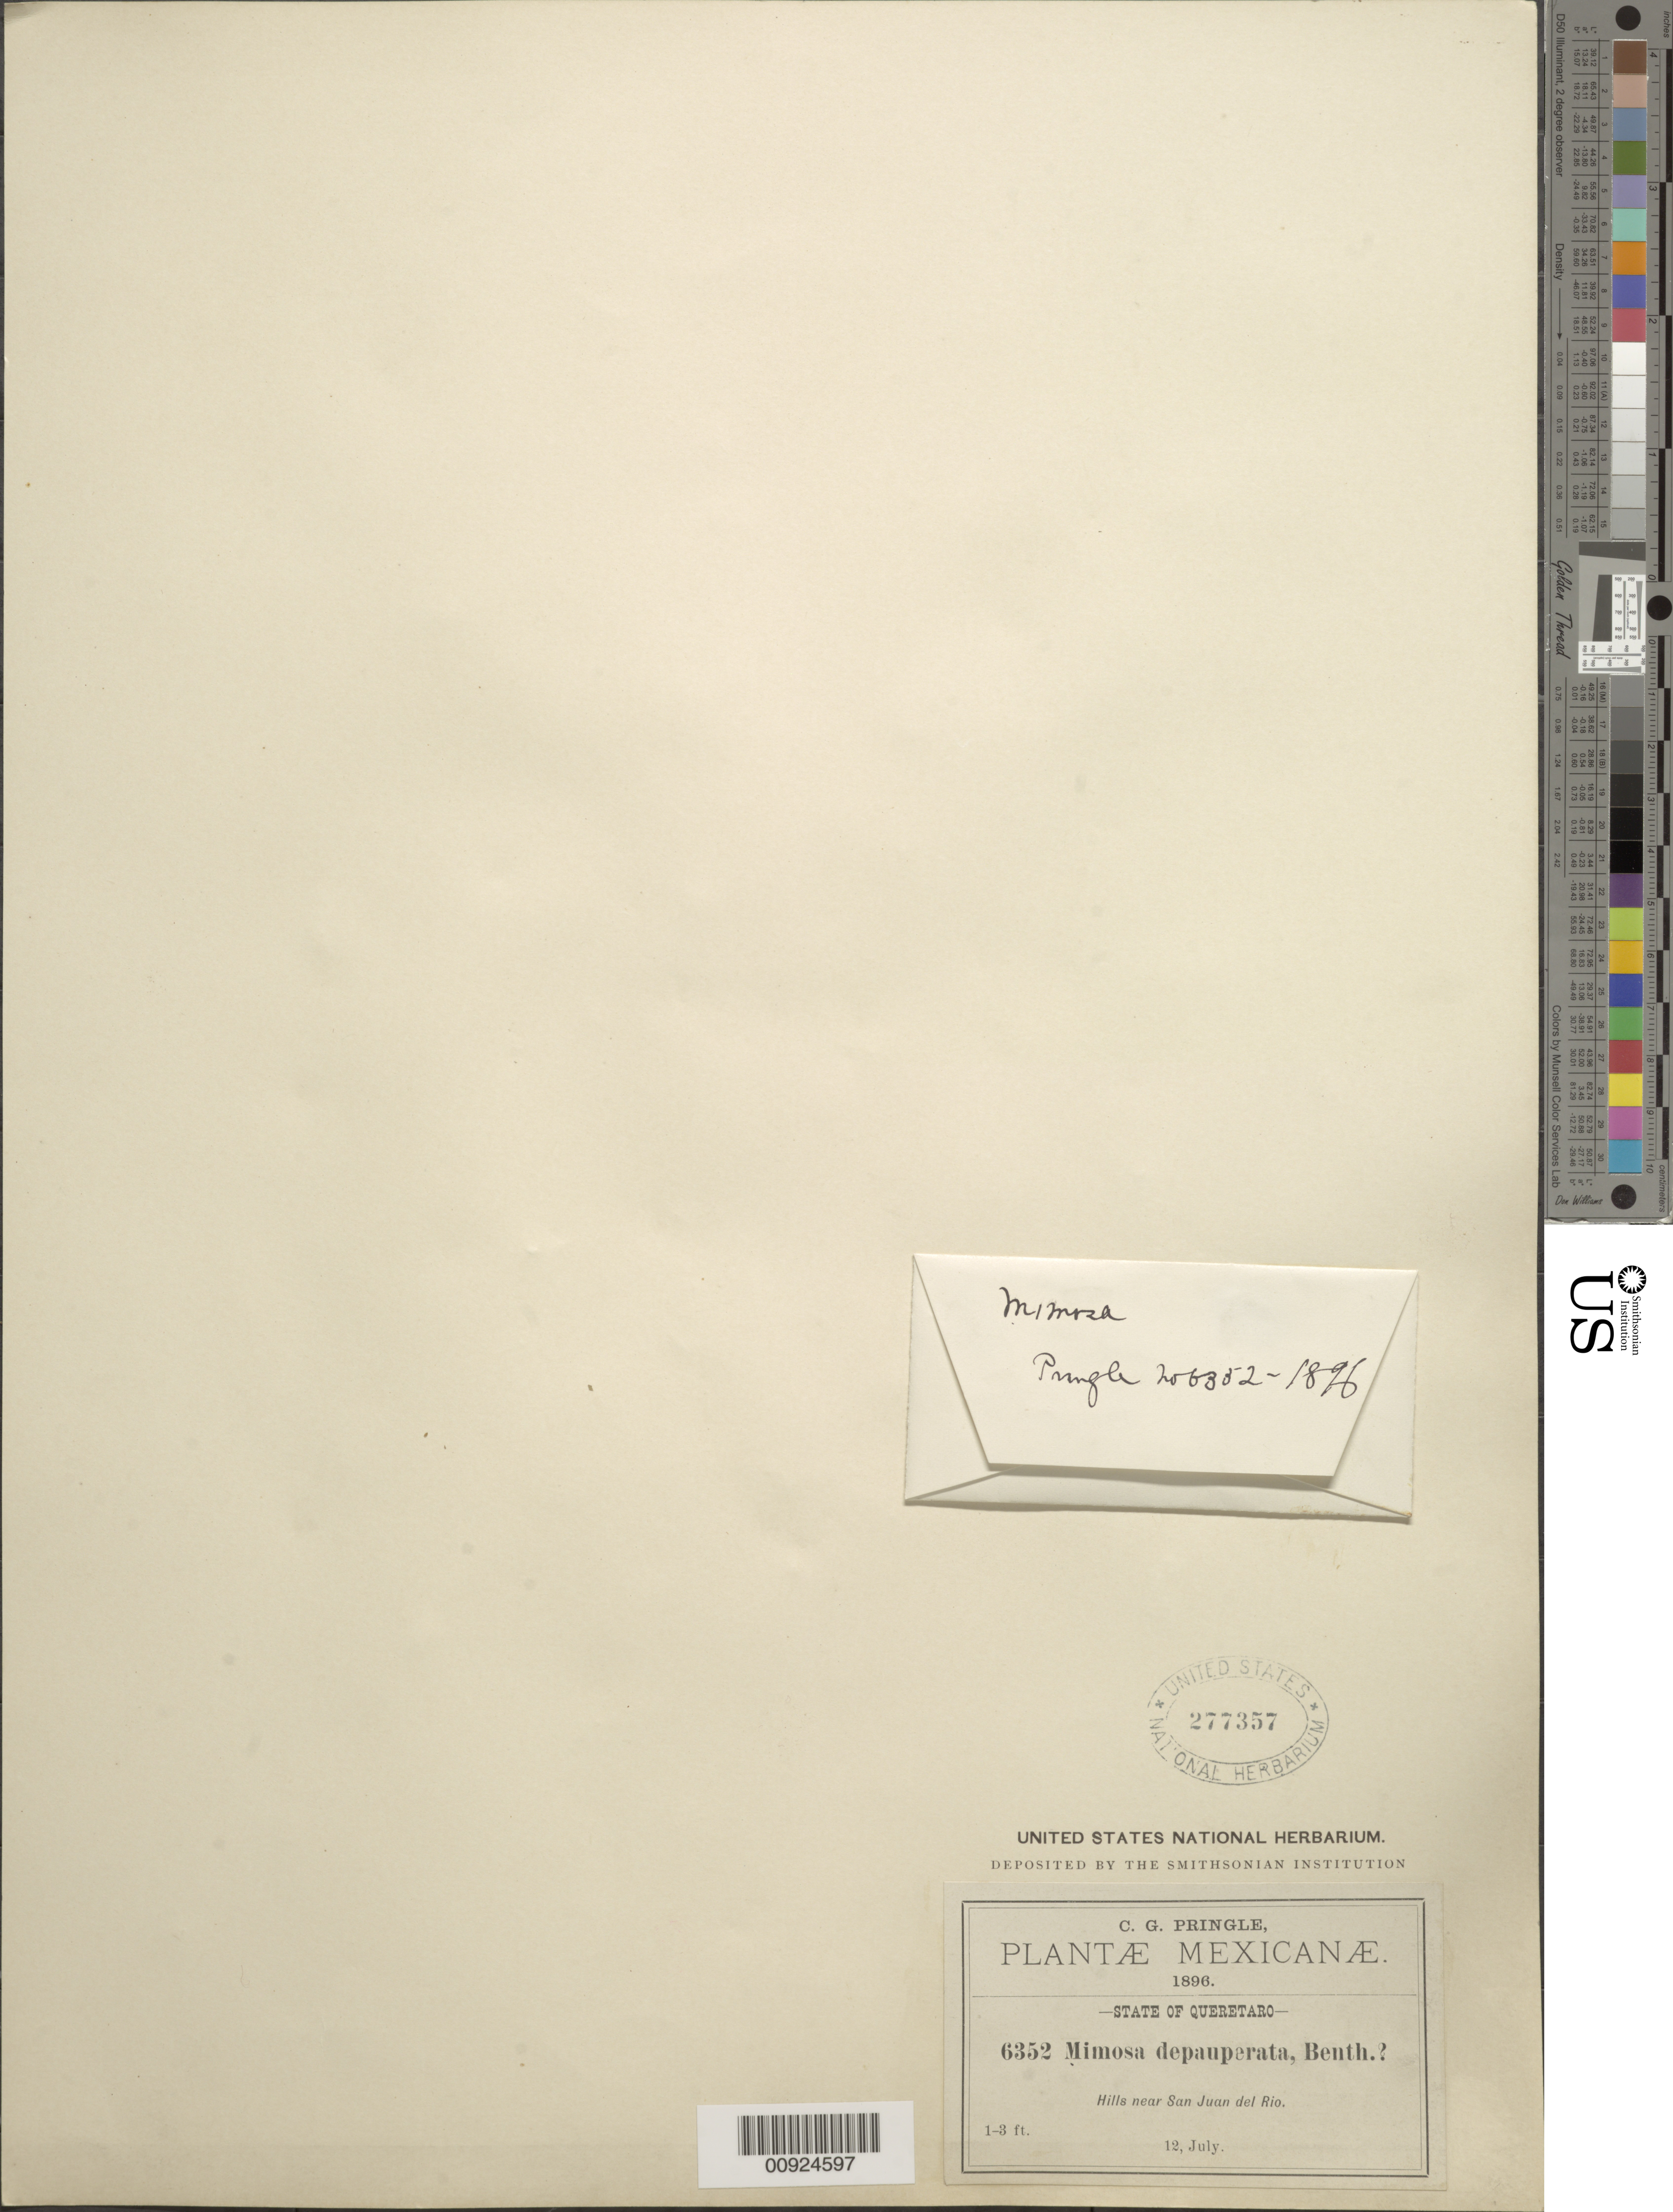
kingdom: Plantae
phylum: Tracheophyta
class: Magnoliopsida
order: Fabales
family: Fabaceae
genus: Mimosa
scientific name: Mimosa depauperata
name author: Benth.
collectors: C. G. Pringle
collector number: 6352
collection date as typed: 12 Jul 1896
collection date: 1896-07-12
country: Mexico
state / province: Querétaro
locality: Near San Juan del Río.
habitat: Hills.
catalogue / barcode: US 277357